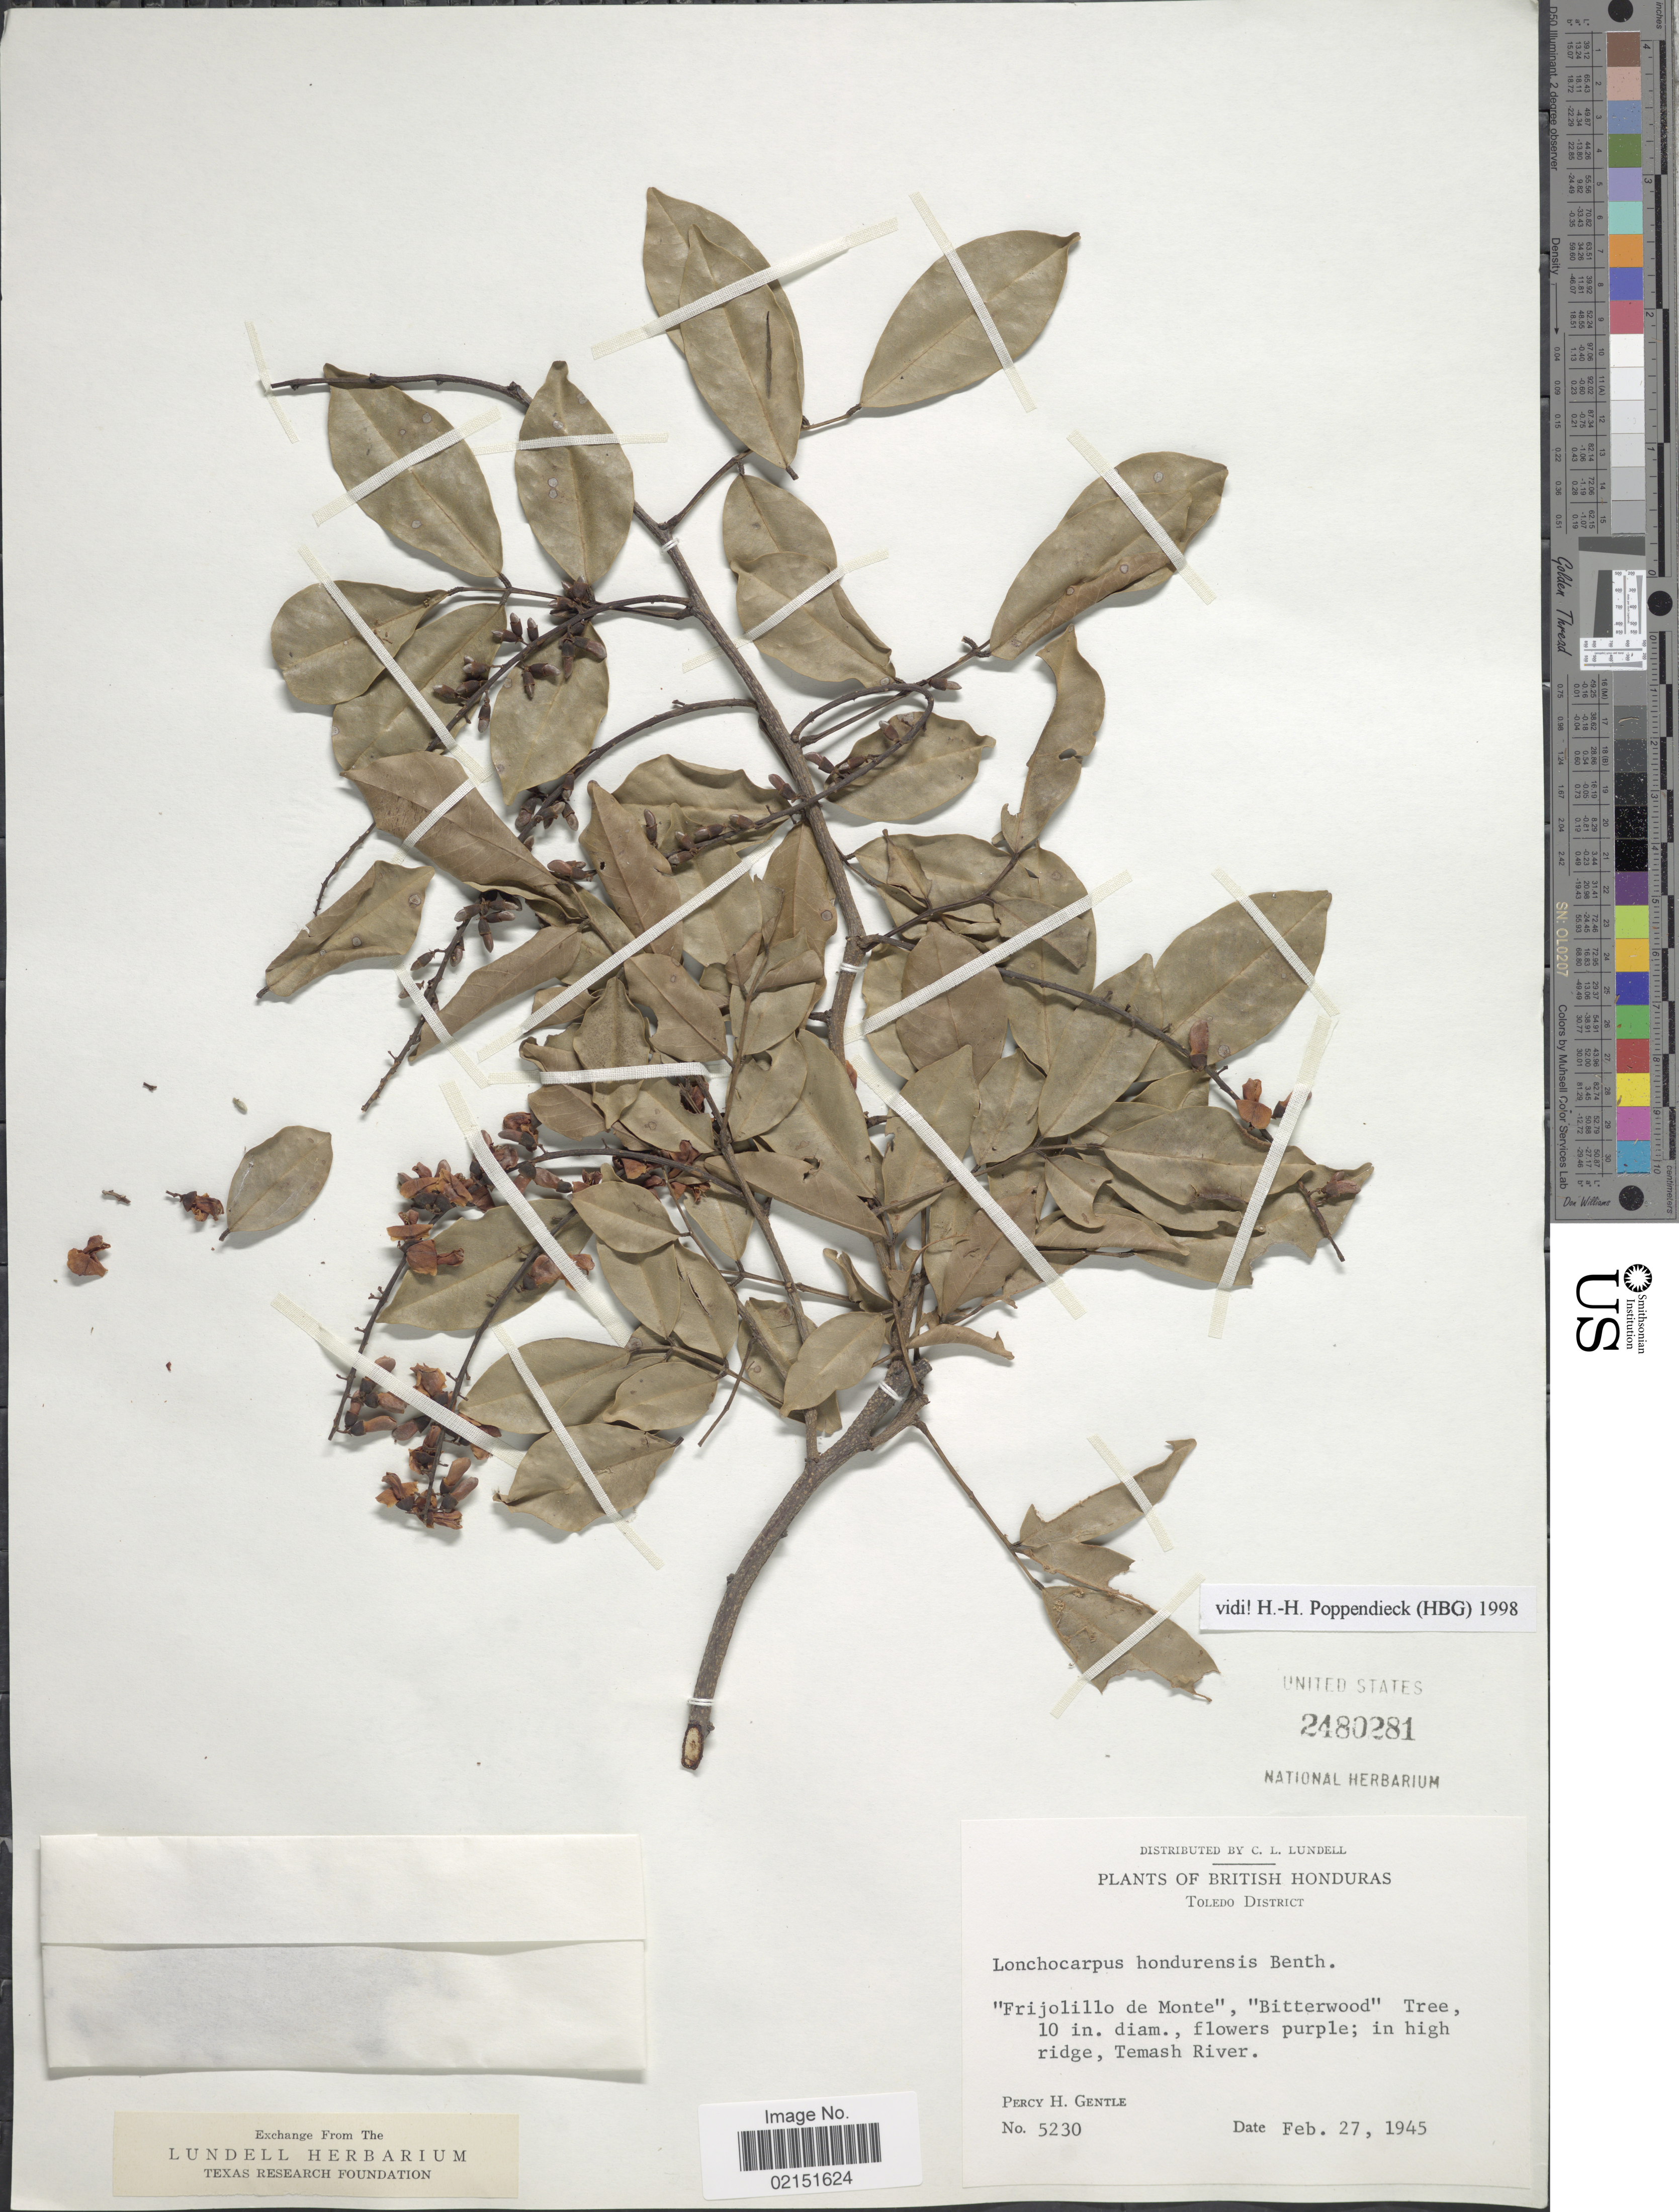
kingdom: Plantae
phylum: Tracheophyta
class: Magnoliopsida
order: Fabales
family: Fabaceae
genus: Lonchocarpus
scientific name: Lonchocarpus hondurensis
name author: Benth.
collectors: P. H. Gentle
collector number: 5230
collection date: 1945-02-27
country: Belize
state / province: Toledo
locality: British Honduras. Toledo District. In high ridge, Temash River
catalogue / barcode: US 2480281